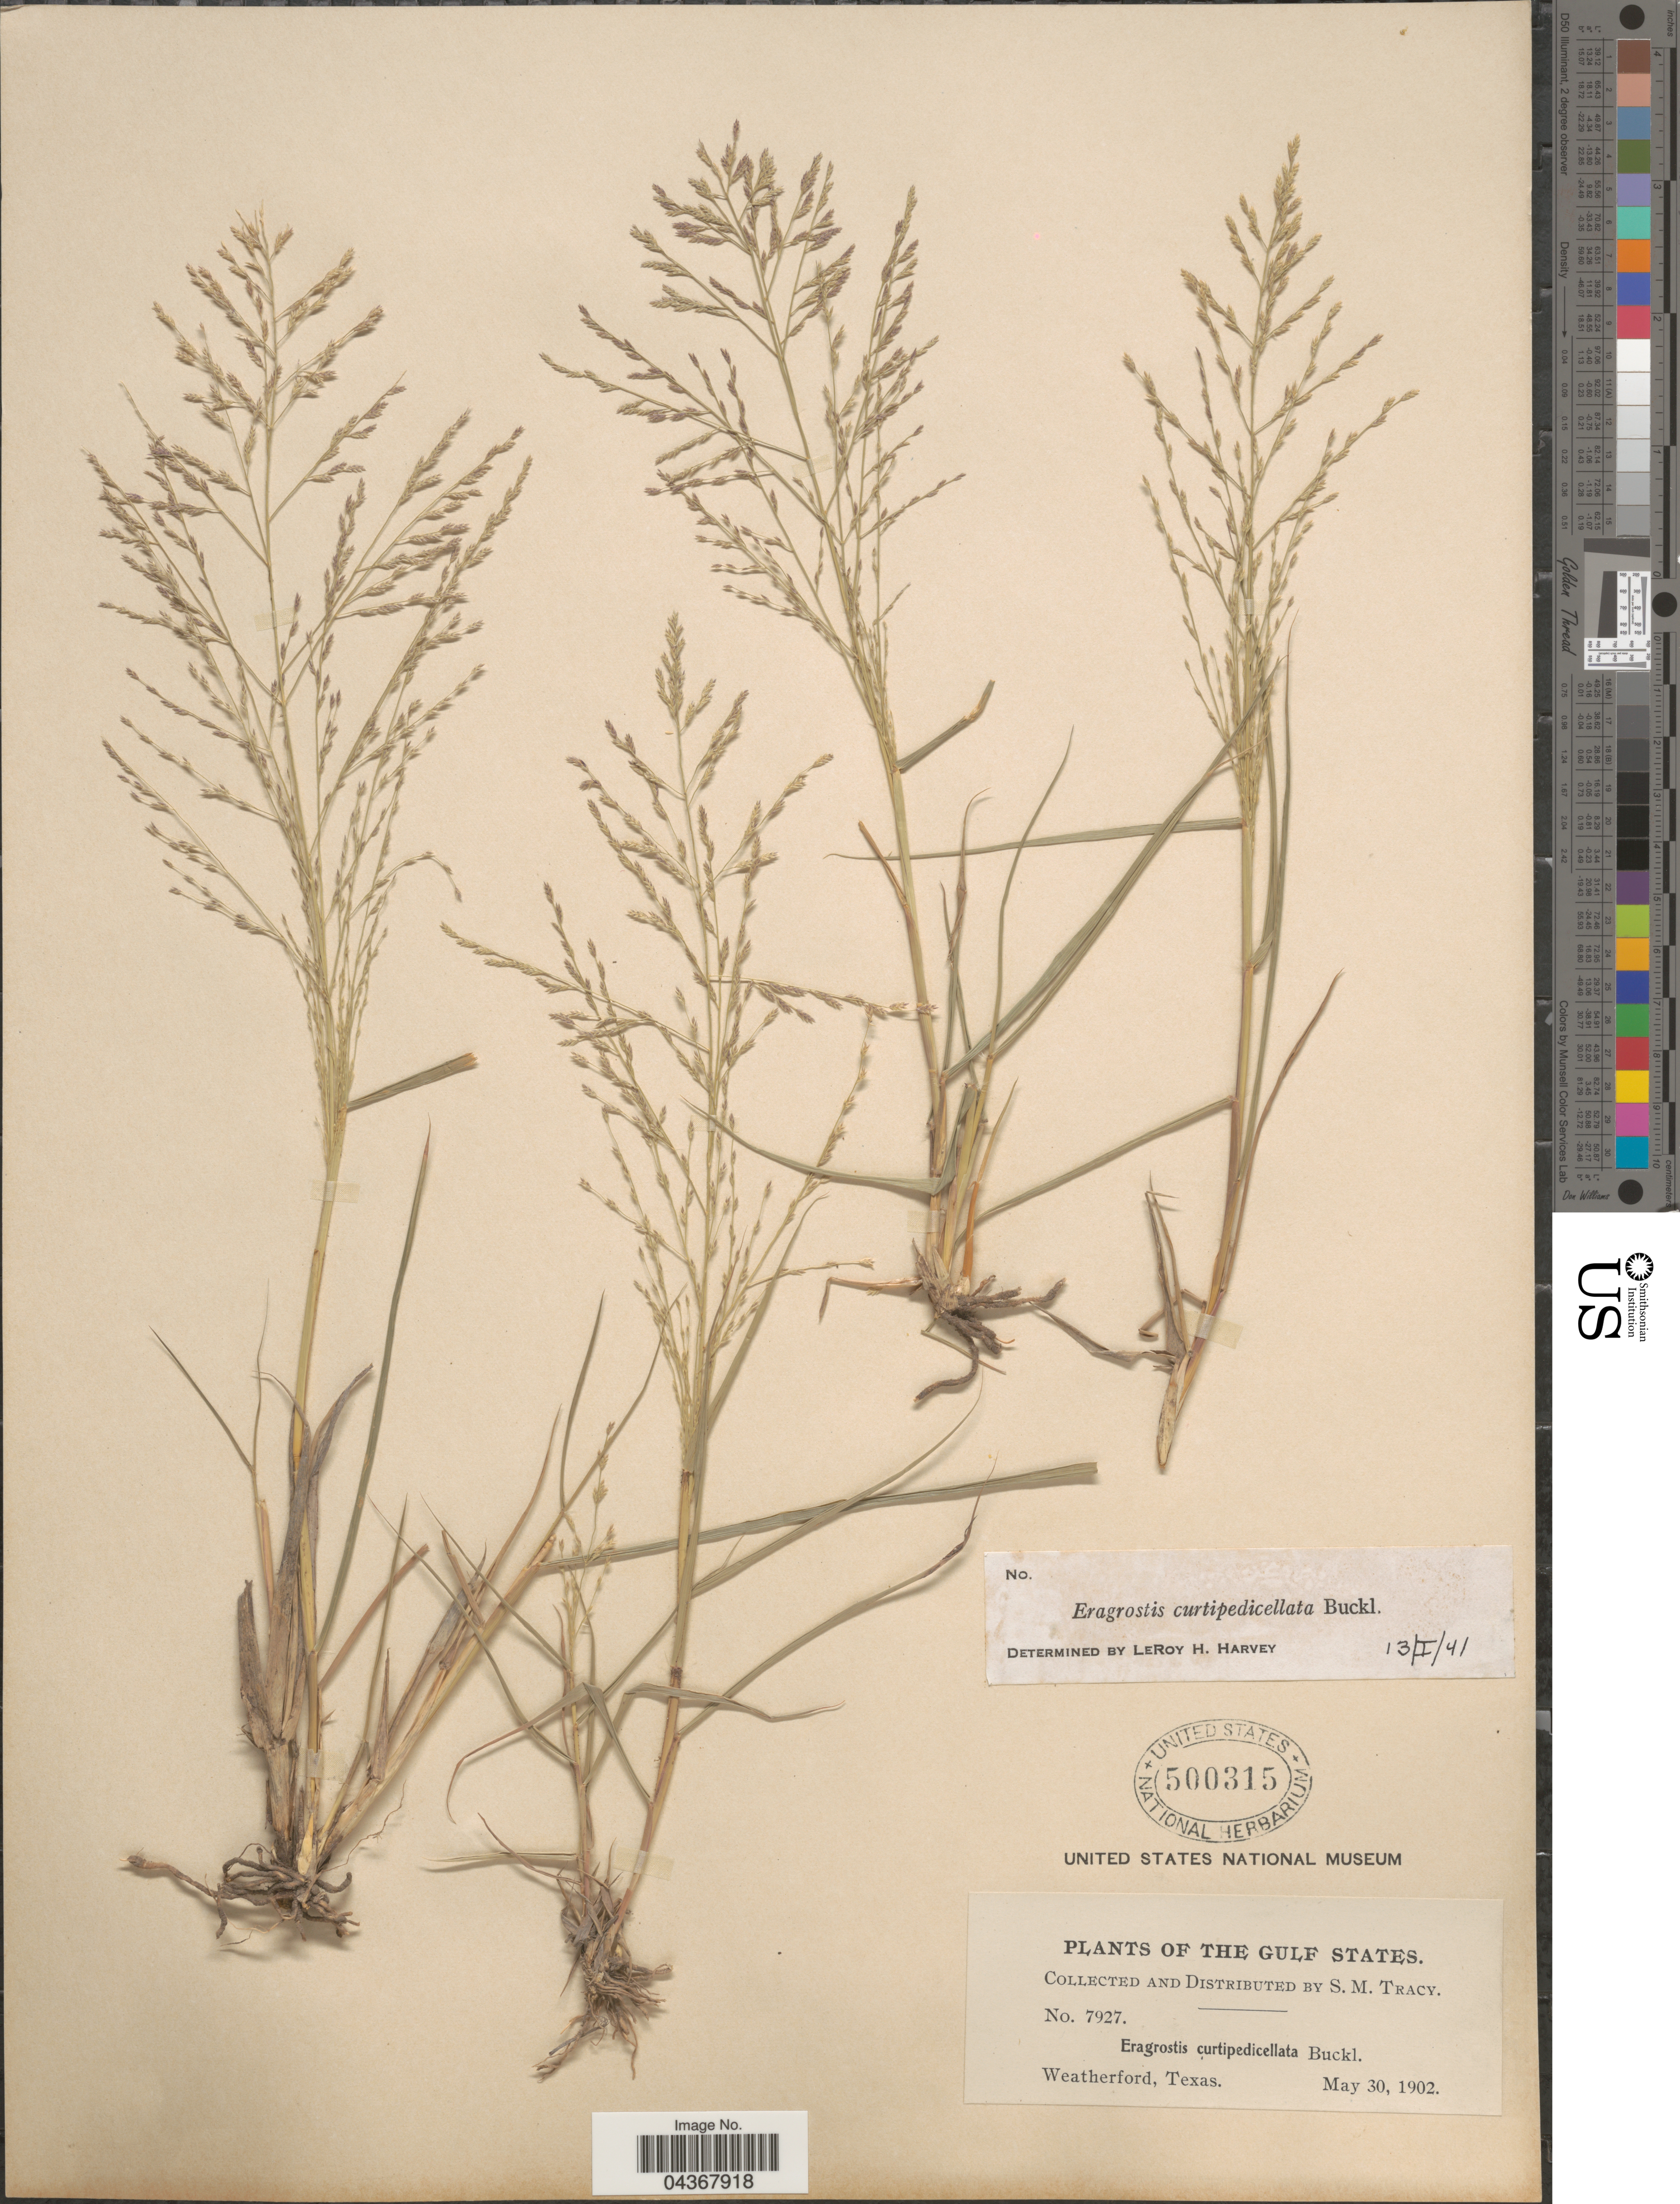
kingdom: Plantae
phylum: Tracheophyta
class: Liliopsida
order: Poales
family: Poaceae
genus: Eragrostis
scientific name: Eragrostis curtipedicellata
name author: Buckley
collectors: S. M. Tracy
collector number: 7927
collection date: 1902-05-30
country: United States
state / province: Texas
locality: The Gulf States. Weatherford.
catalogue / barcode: US 500315